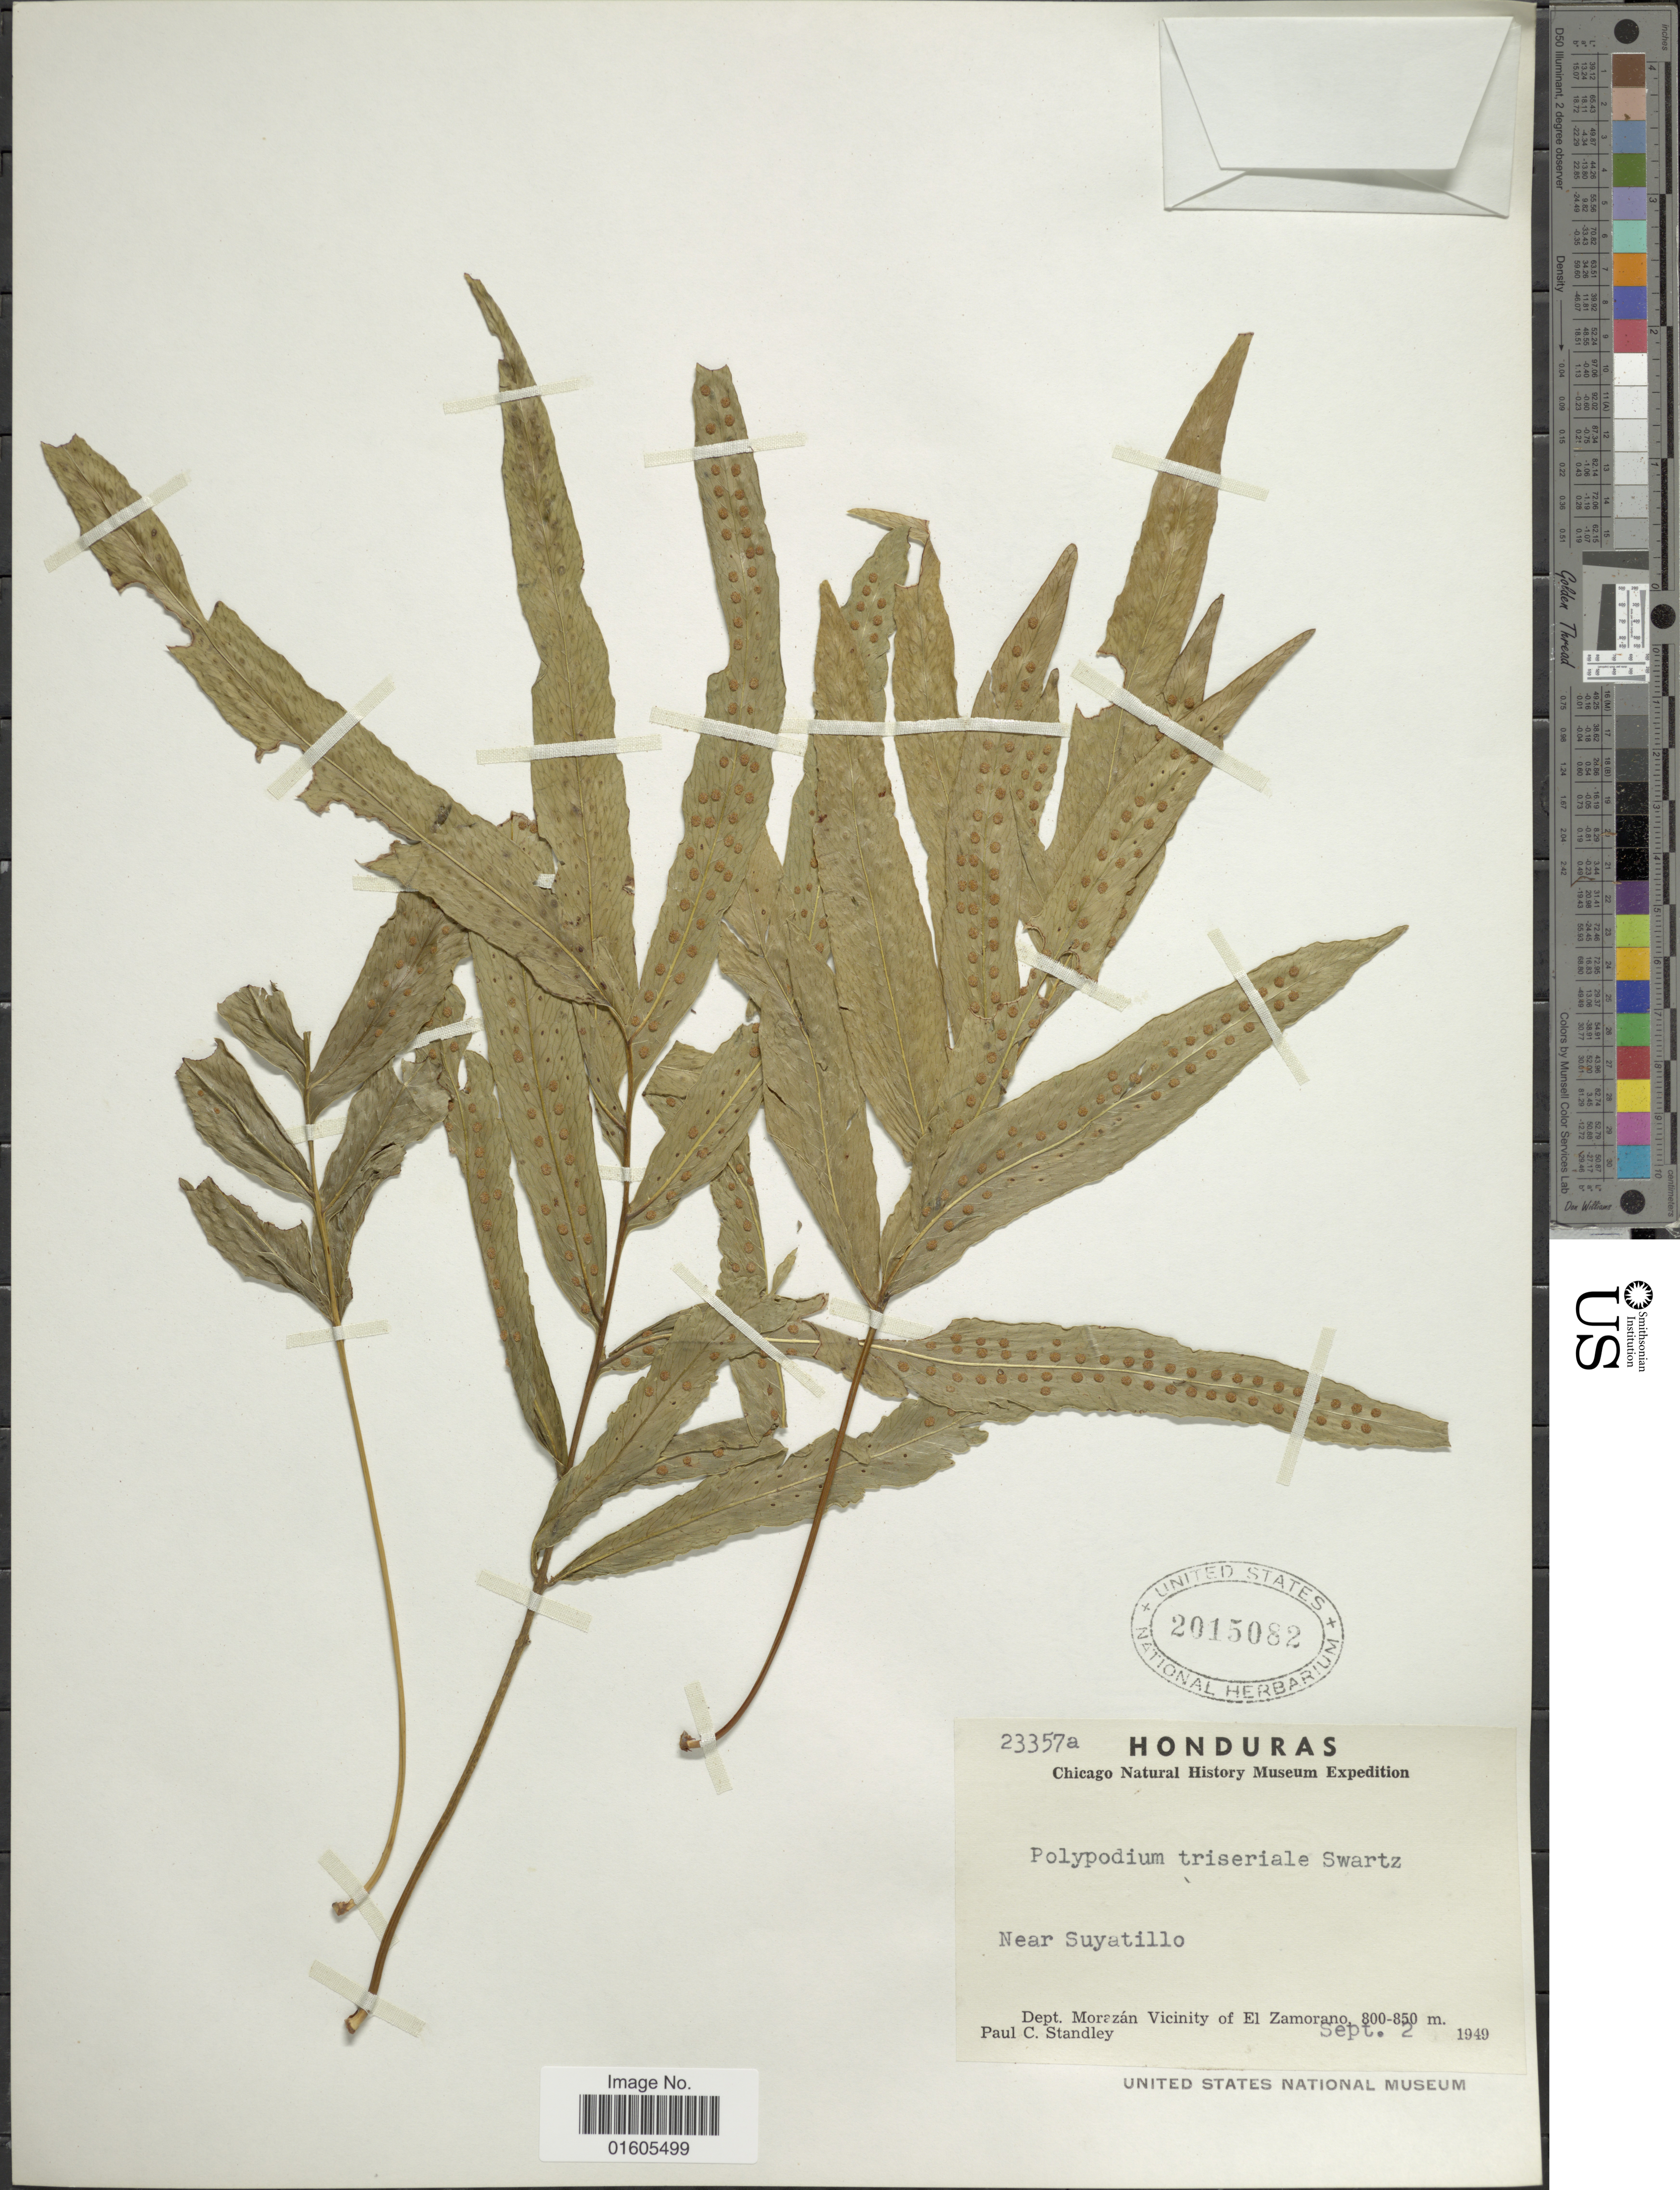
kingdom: Plantae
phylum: Tracheophyta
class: Polypodiopsida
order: Polypodiales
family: Polypodiaceae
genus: Serpocaulon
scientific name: Serpocaulon triseriale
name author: (Sw.) A.R. Sm.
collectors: P. C. Standley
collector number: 23357a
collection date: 1949-09-02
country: Honduras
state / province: Fco. Morazán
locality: Near Suyatillo, Dept. Morazán Vicinity of El Zamorano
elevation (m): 800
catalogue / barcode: US 2015082